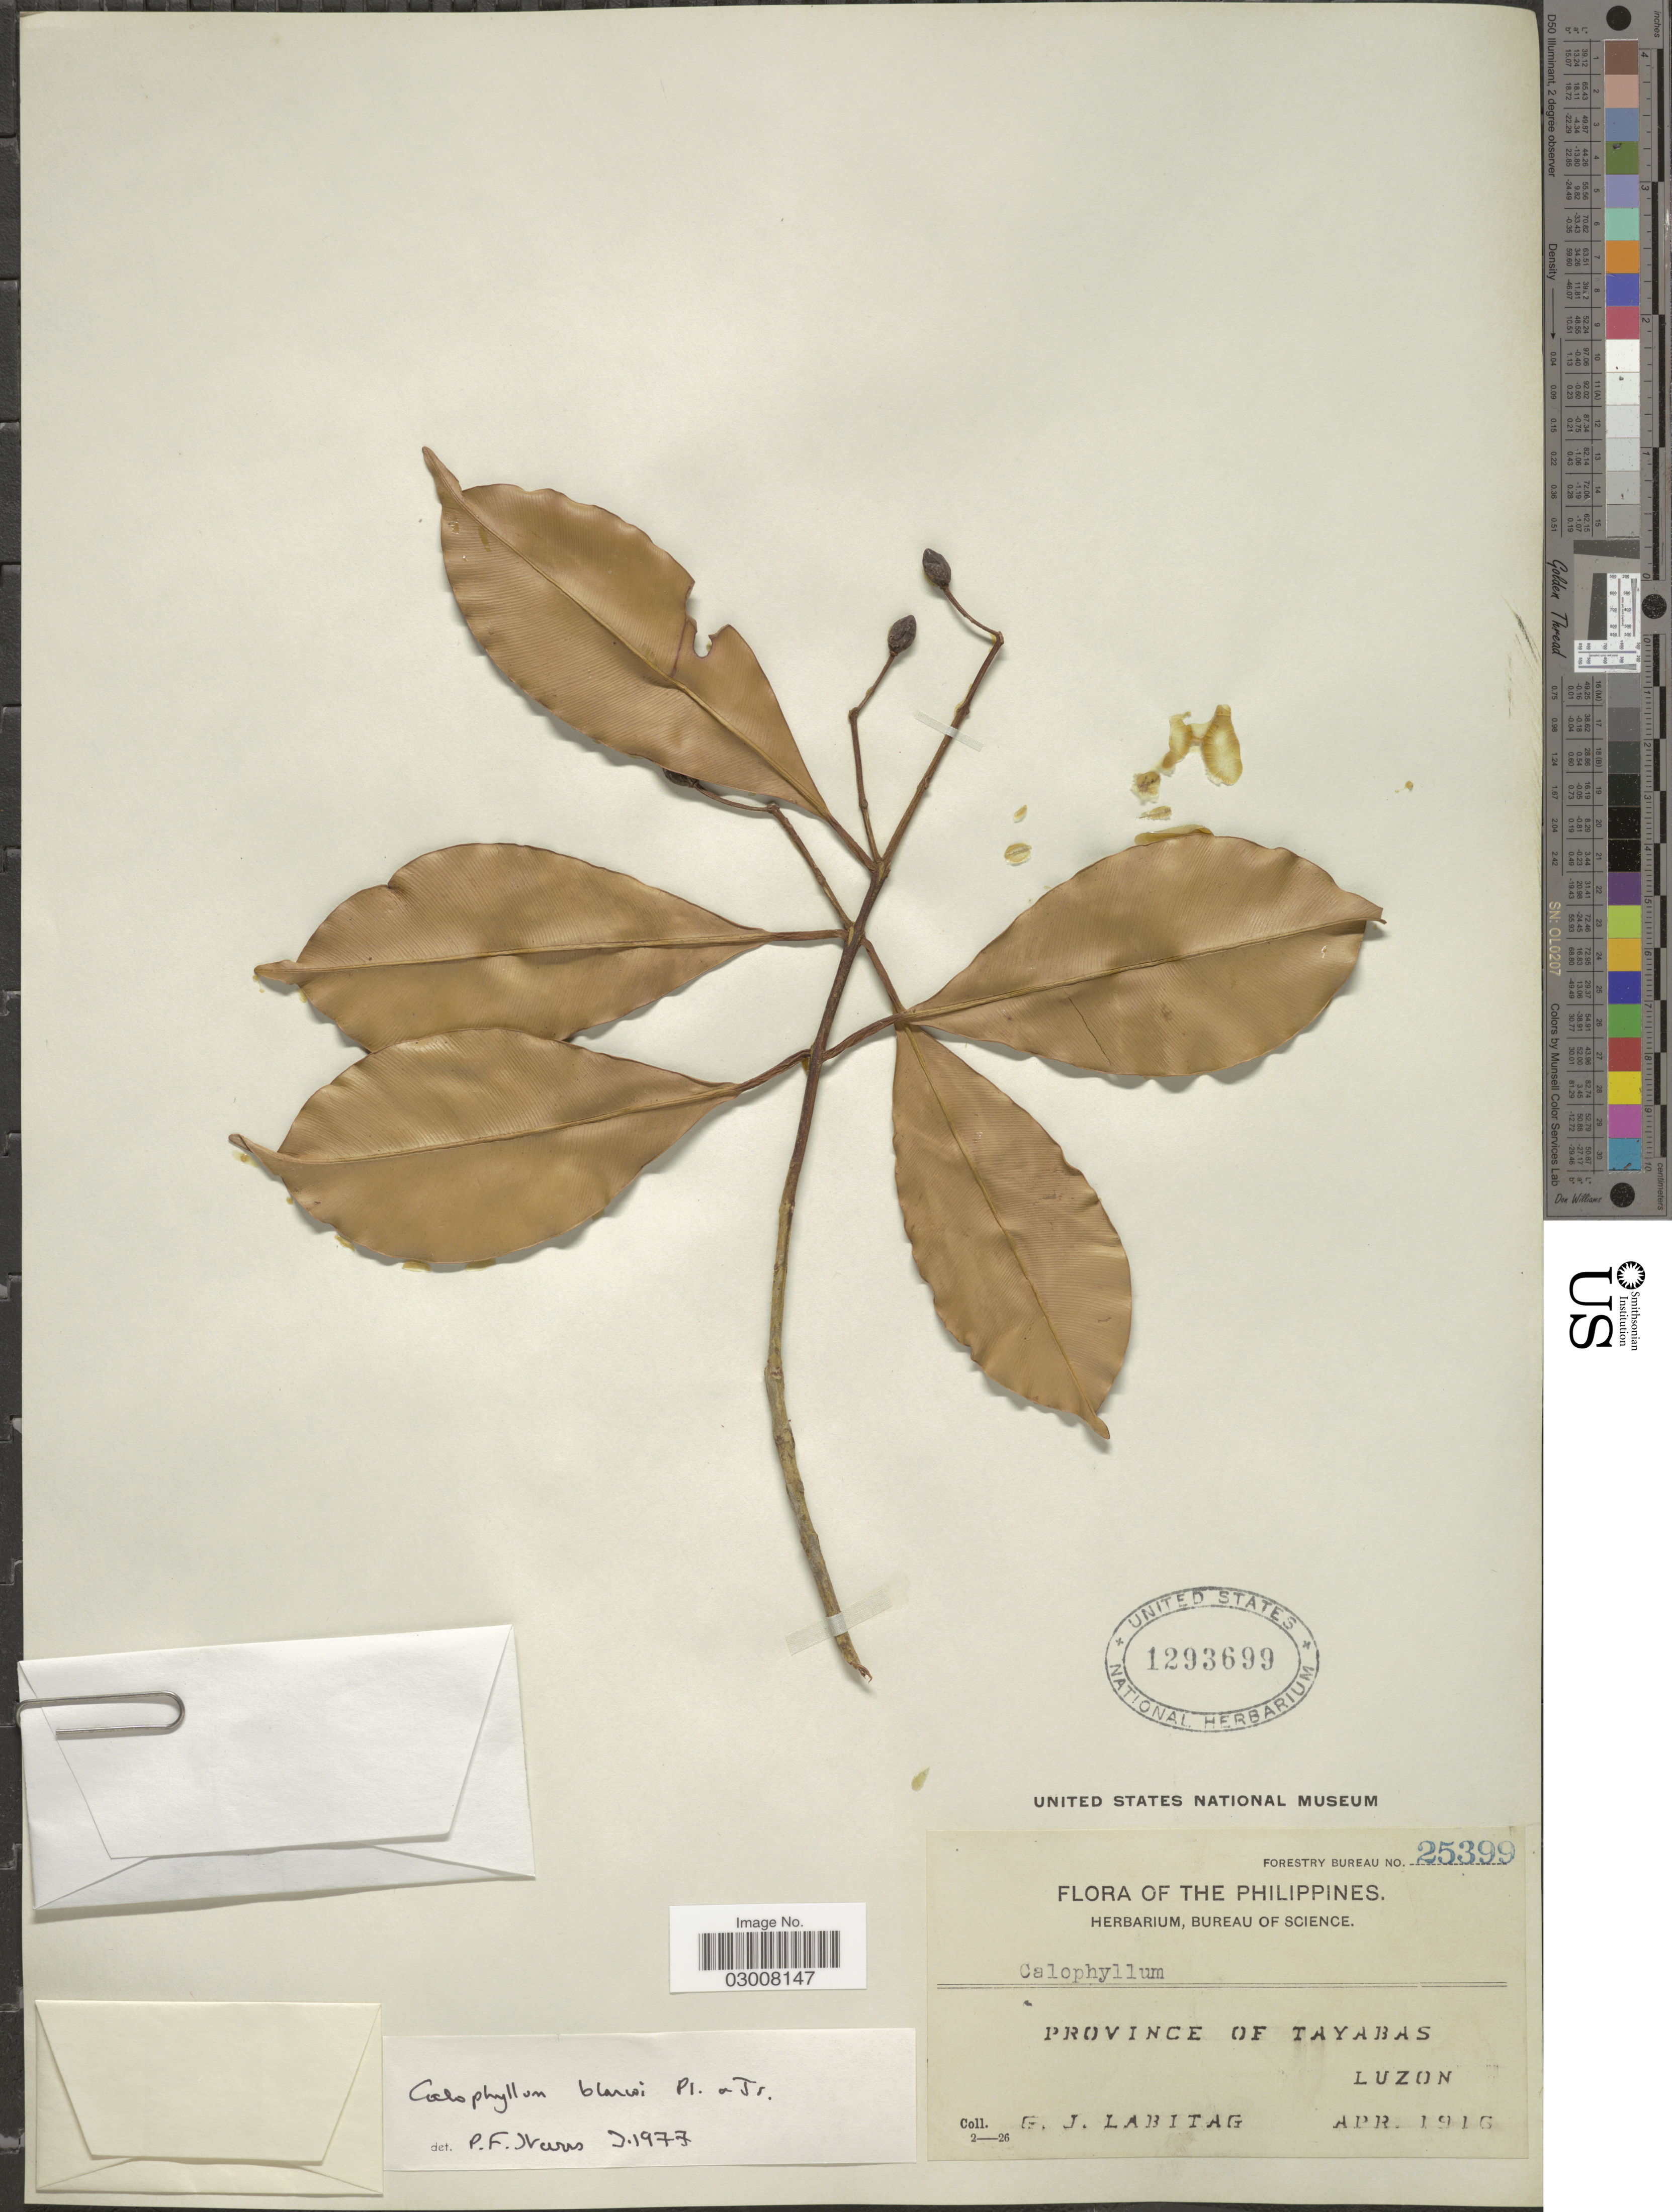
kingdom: Plantae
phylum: Tracheophyta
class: Magnoliopsida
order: Malpighiales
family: Calophyllaceae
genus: Calophyllum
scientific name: Calophyllum blancoi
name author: Planch. & Triana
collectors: G. Labitag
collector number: Forestry Bureau 25399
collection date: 1916-04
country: Philippines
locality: Province of Tayabas, Luzon.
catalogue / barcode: US 1293699